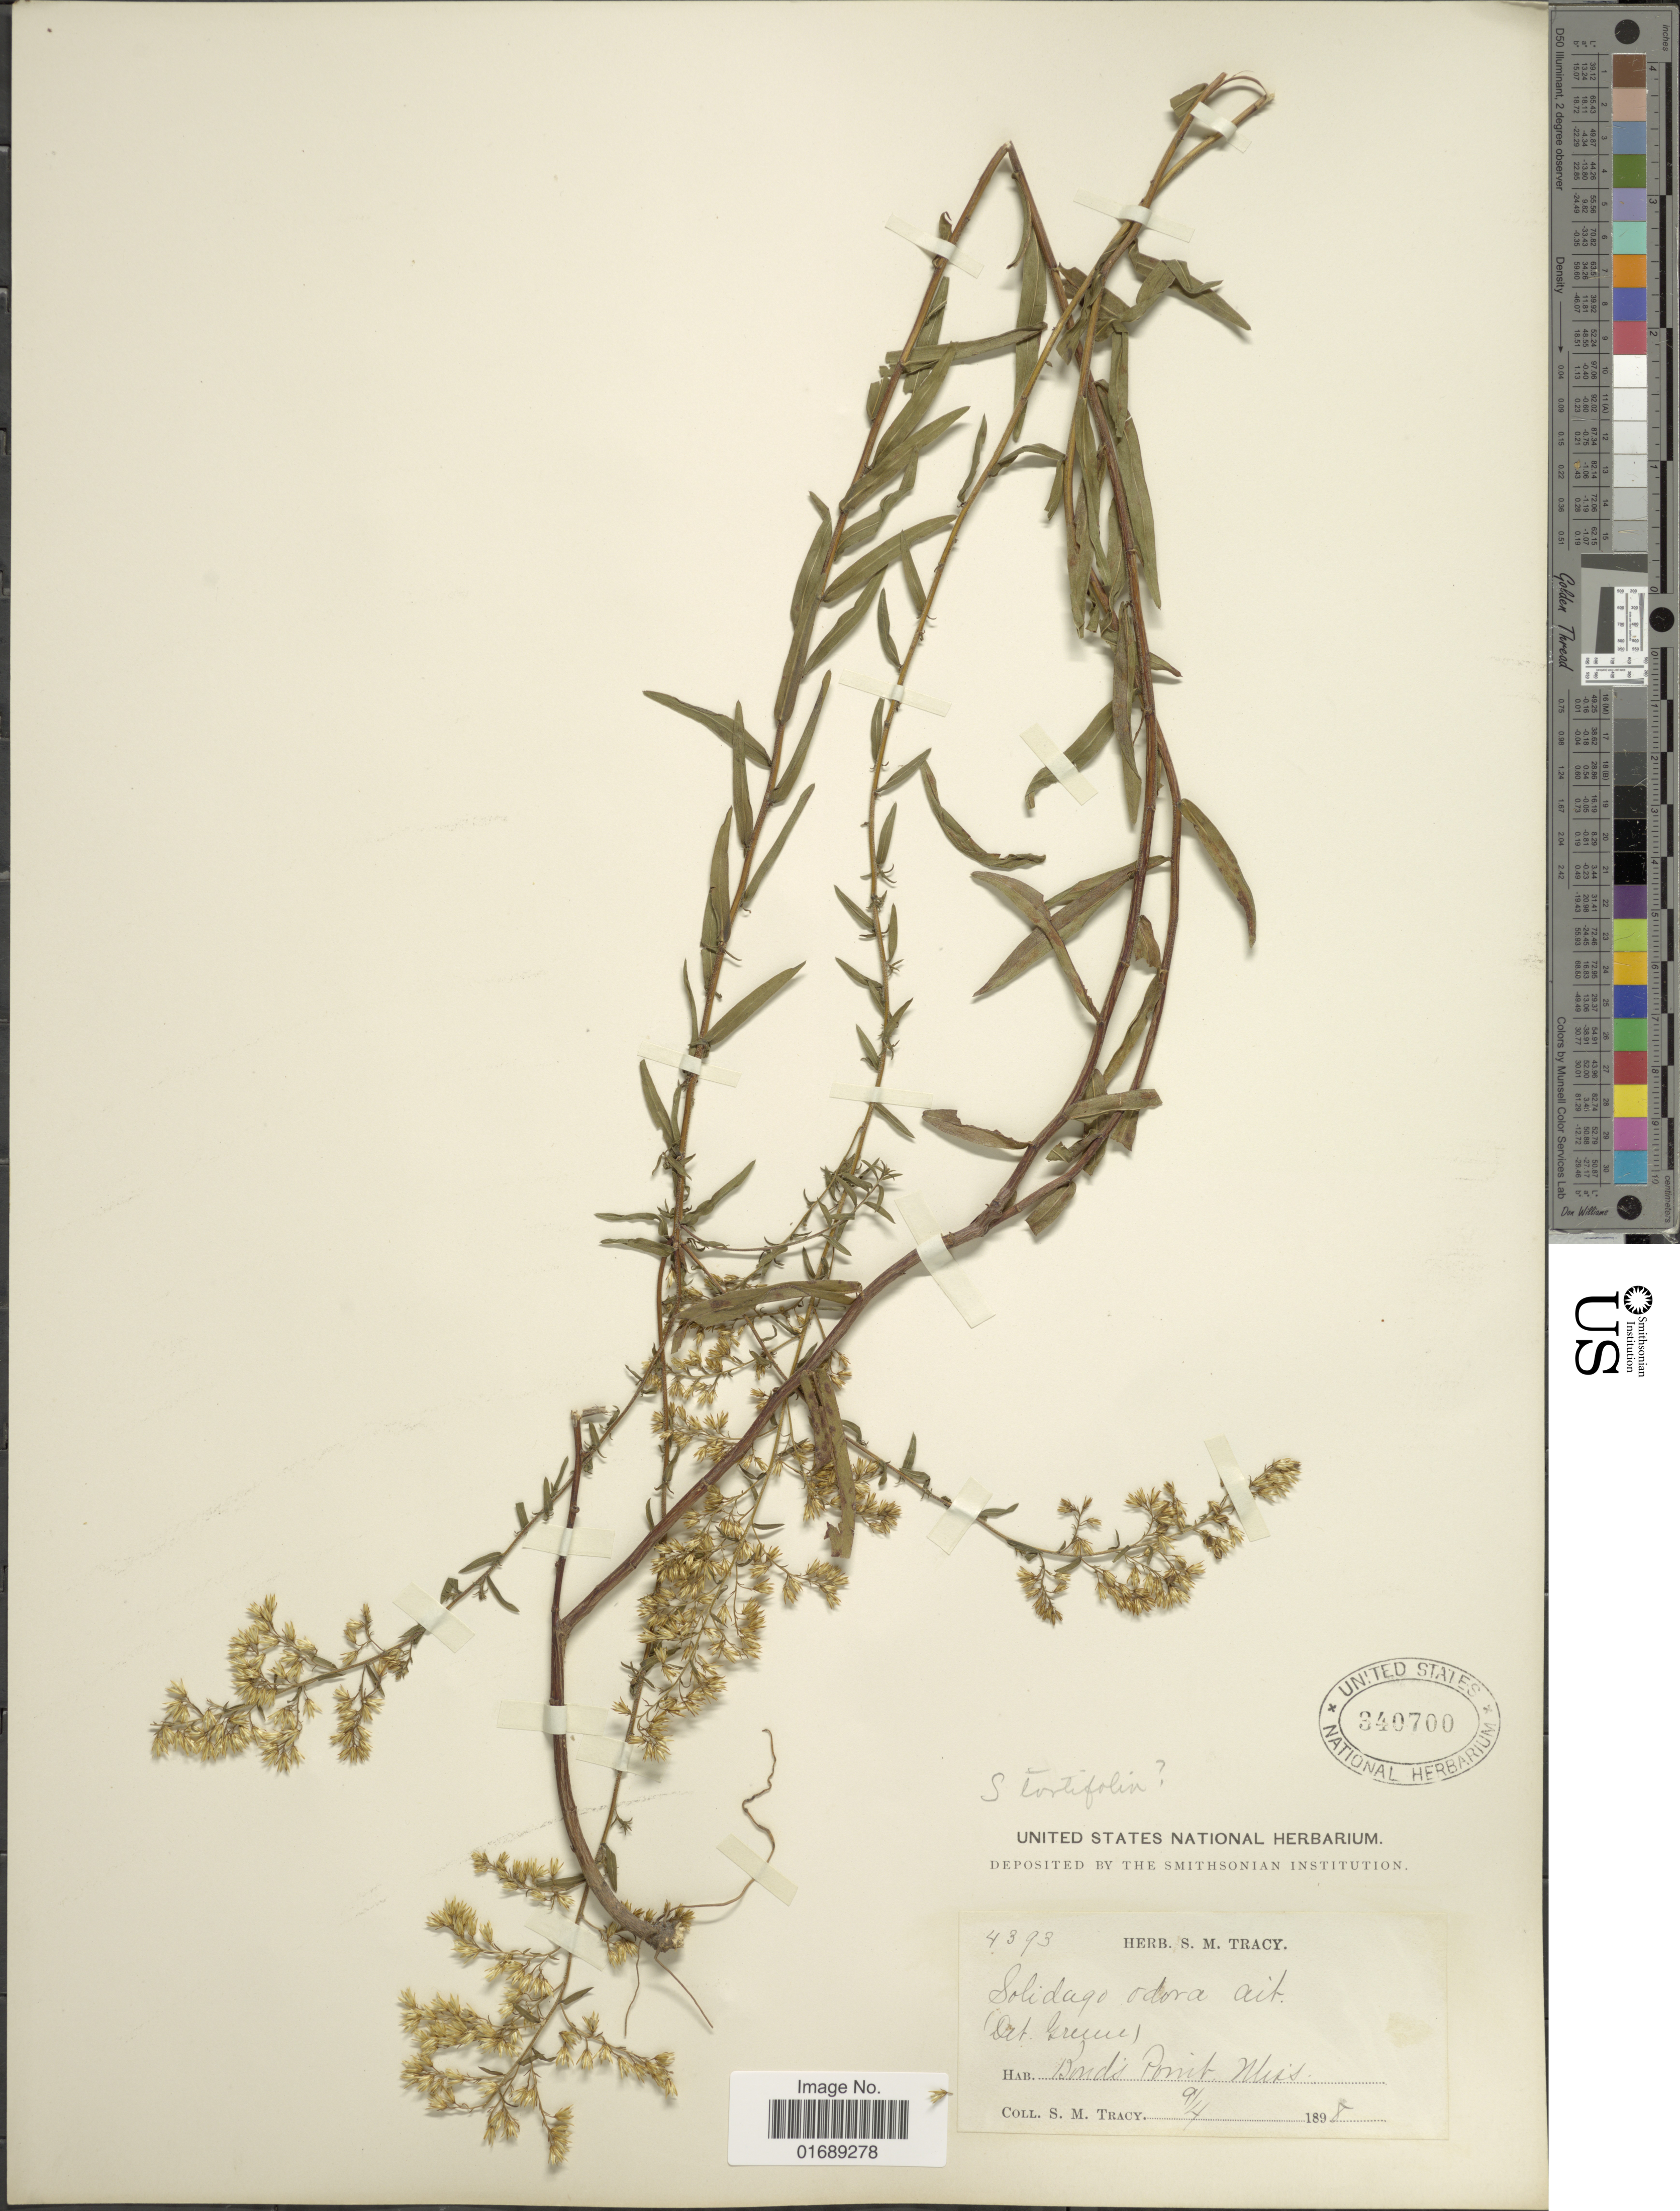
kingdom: Plantae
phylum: Tracheophyta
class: Magnoliopsida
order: Asterales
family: Asteraceae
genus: Solidago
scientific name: Solidago odora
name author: Aiton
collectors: S. M. Tracy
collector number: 4393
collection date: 1898-04-09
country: United States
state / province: Mississippi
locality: Bonds Point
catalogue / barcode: US 340700